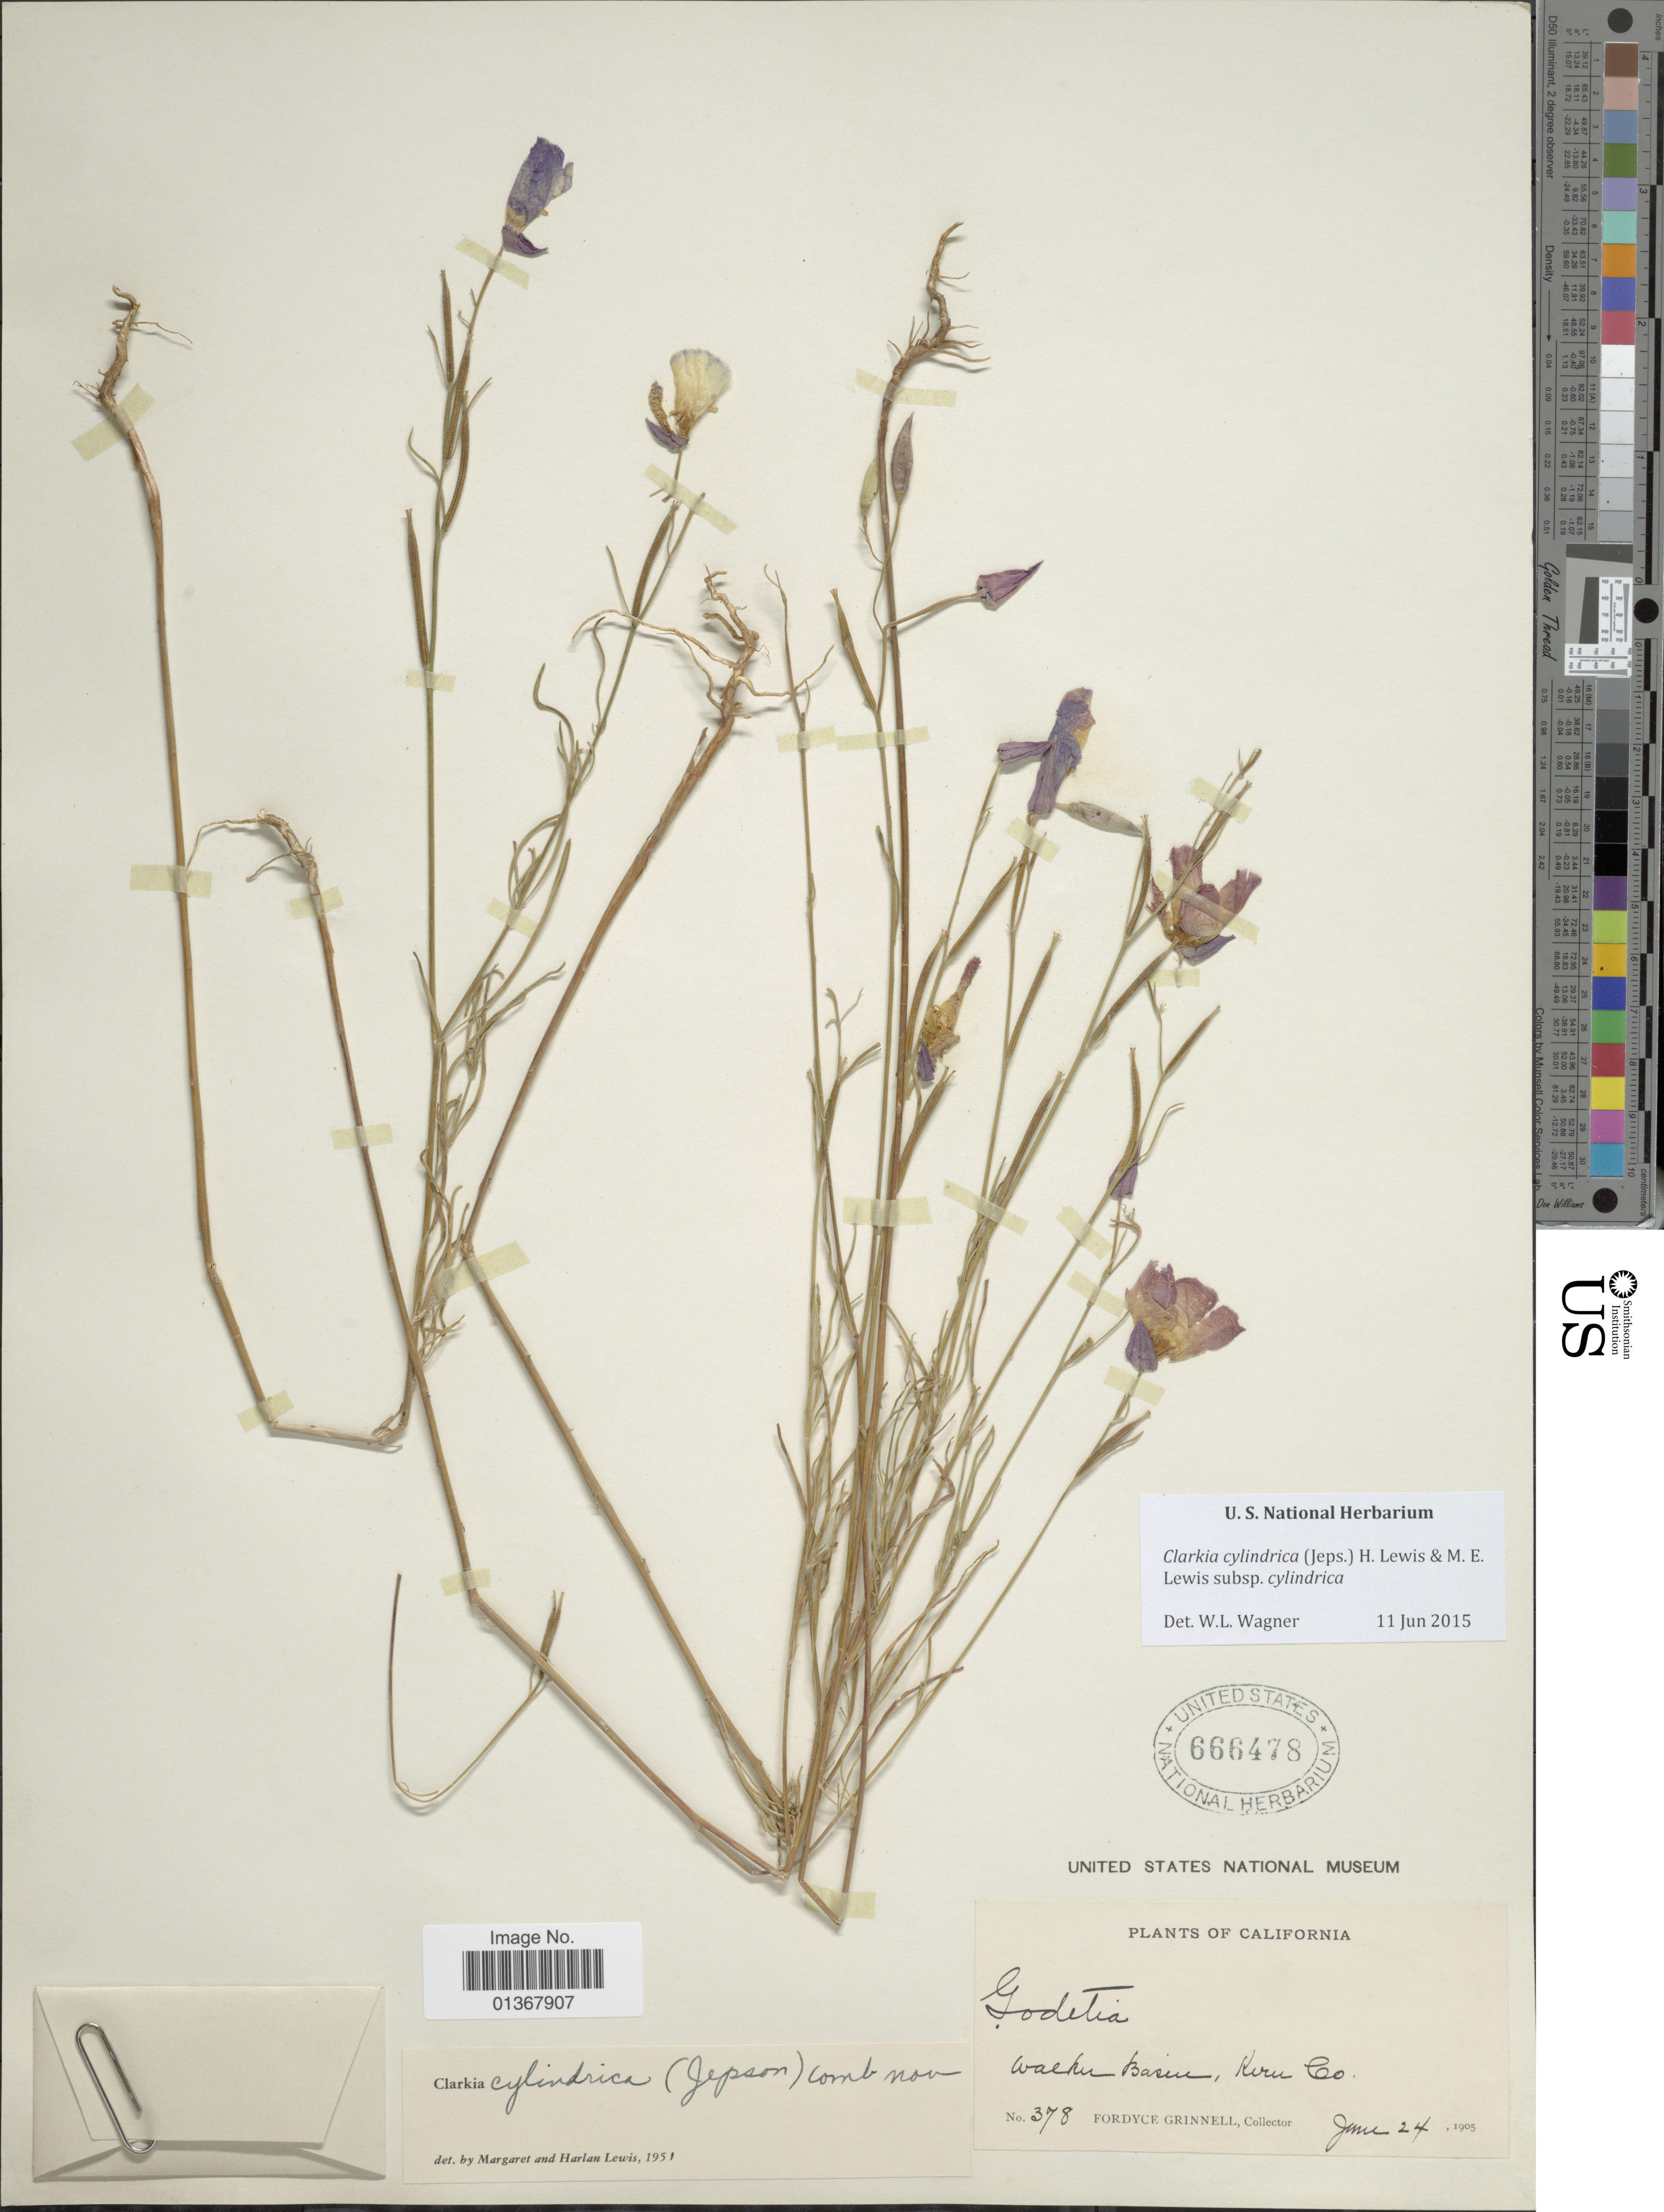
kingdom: Plantae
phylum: Tracheophyta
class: Magnoliopsida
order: Myrtales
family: Onagraceae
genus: Clarkia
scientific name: Clarkia cylindrica subsp. cylindrica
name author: (Jeps.) F. H. Lewis & M.R. Lewis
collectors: F. Grinnell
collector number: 378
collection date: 1905-06-24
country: United States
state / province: California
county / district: Kern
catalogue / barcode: US 666478